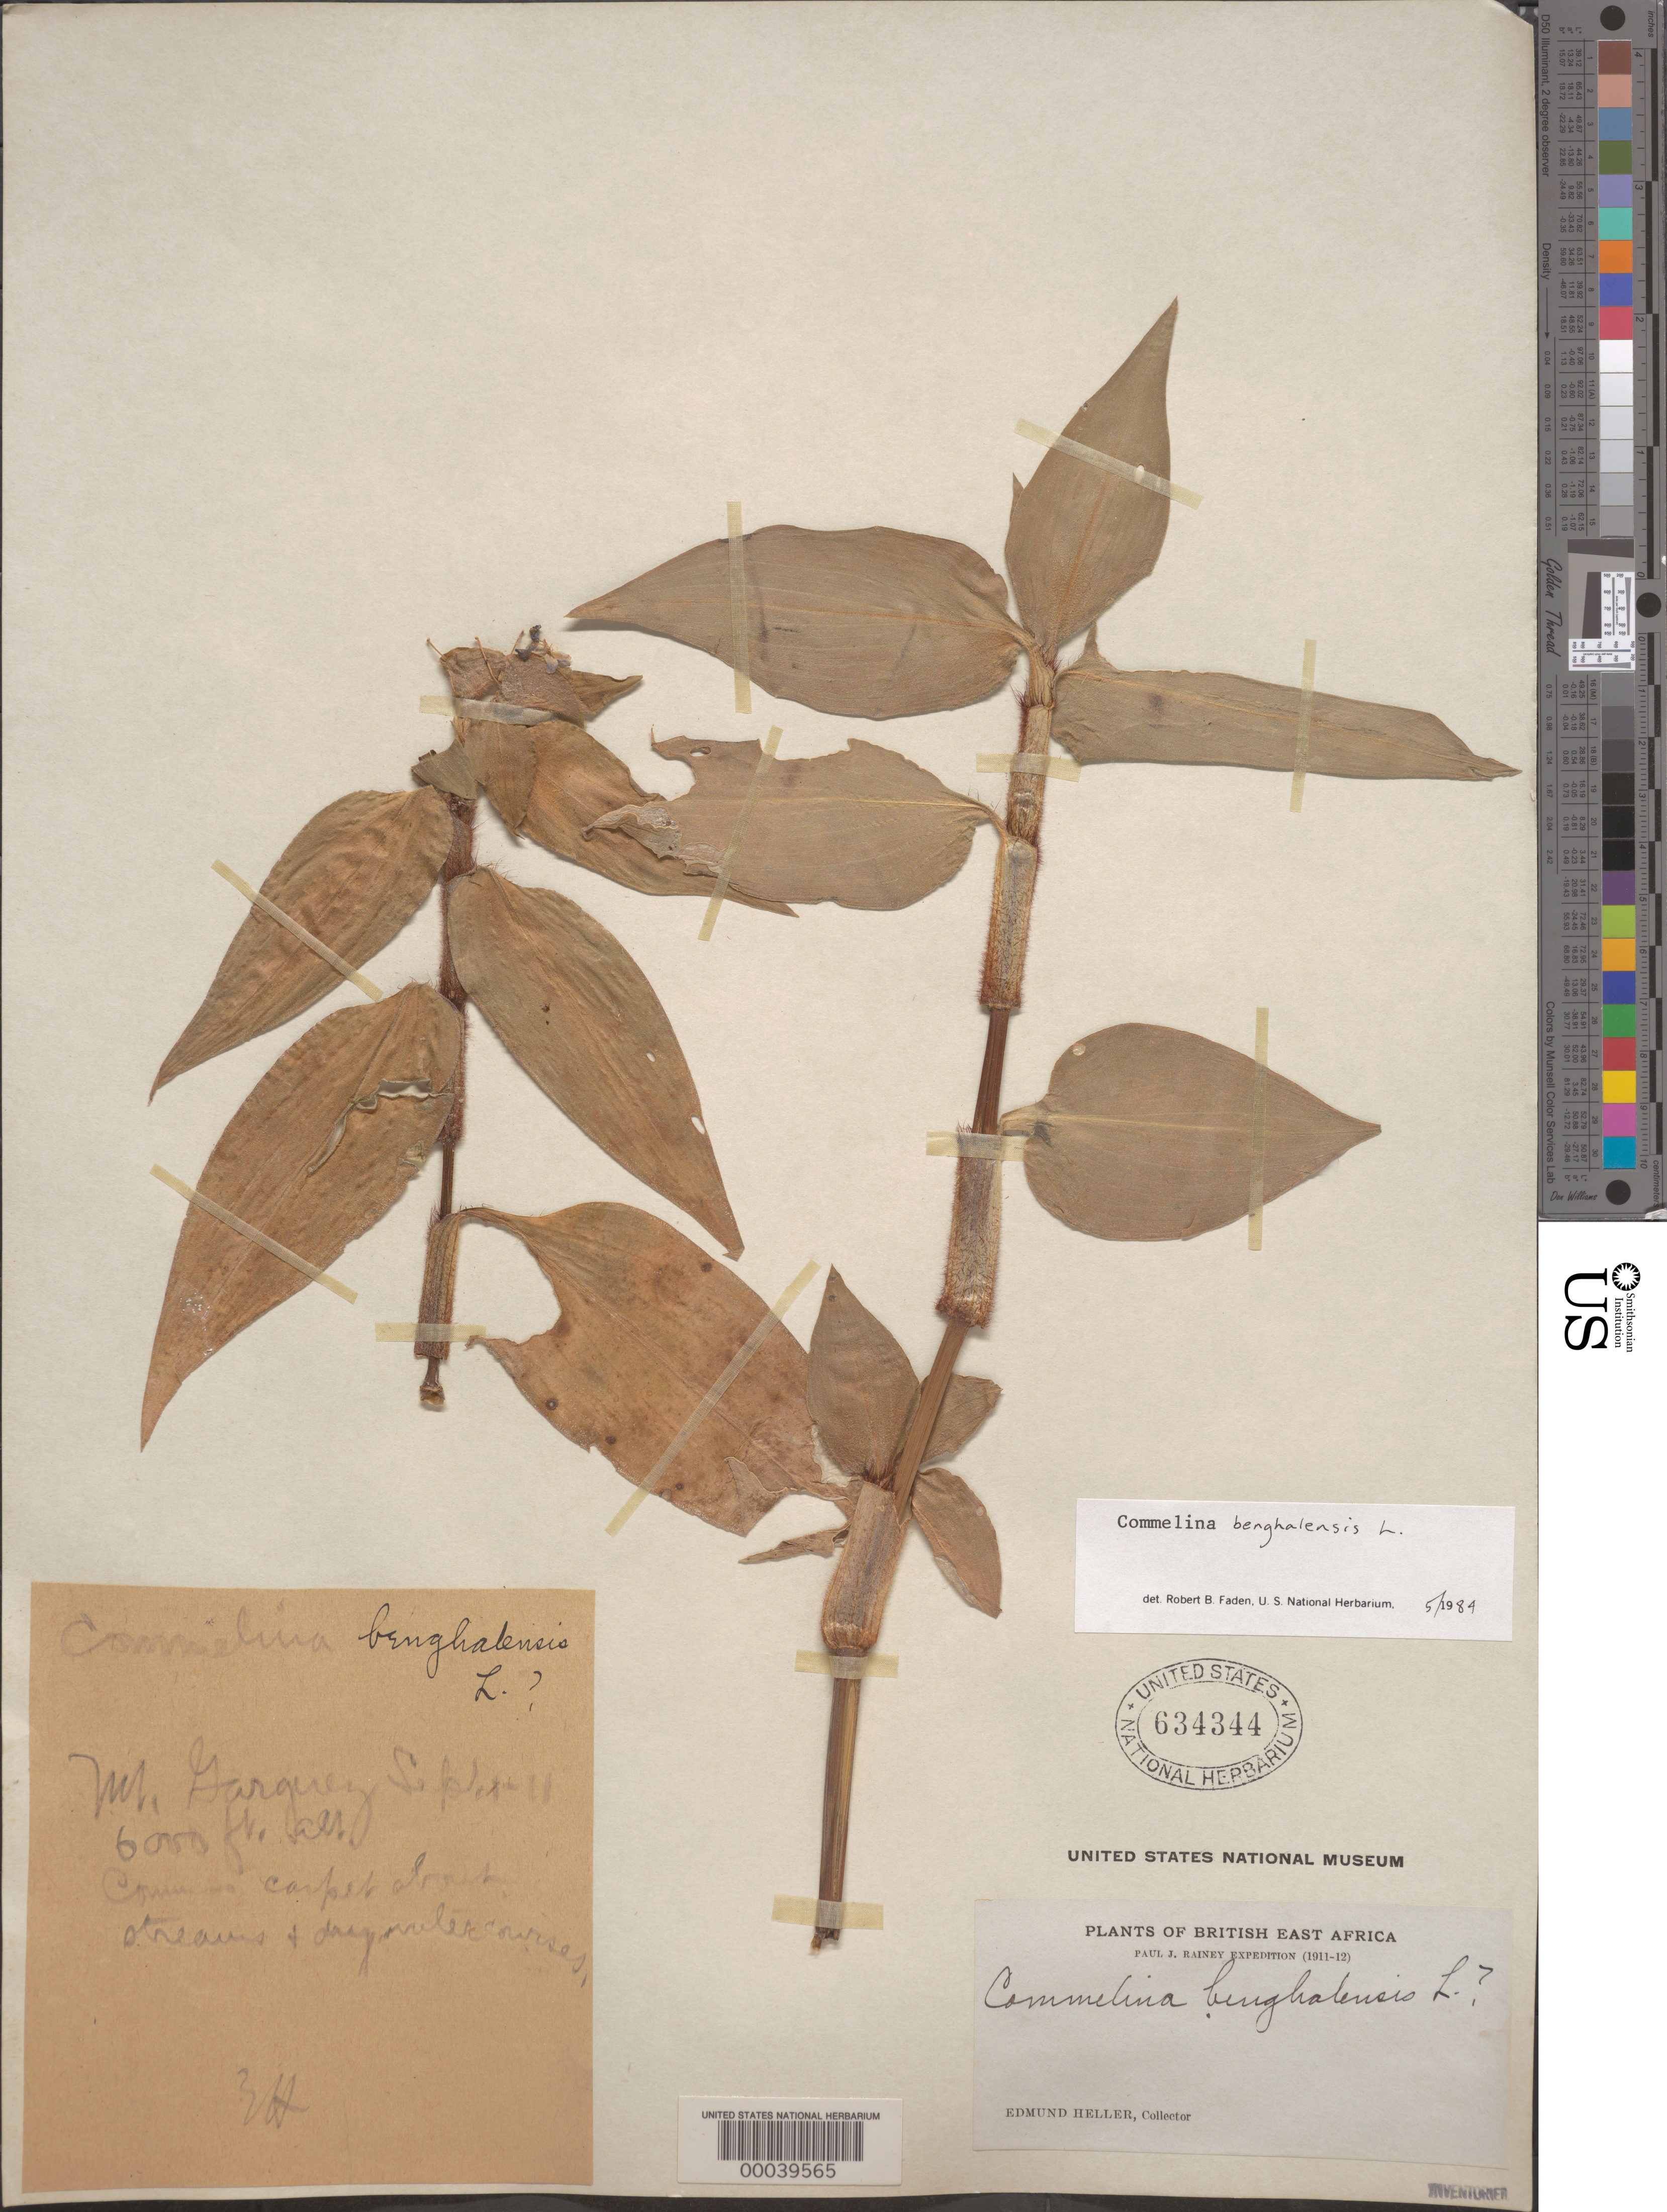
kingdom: Plantae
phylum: Tracheophyta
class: Liliopsida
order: Commelinales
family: Commelinaceae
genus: Commelina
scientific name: Commelina benghalensis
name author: L.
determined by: Faden, Robert B., (US), Smithsonian Institution - National Museum of Natural History (UNITED STATES)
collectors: E. Heller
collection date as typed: Sep 1911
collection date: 1911-09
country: Kenya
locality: Mt. garguey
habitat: Near stream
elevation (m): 1830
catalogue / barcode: US 634344